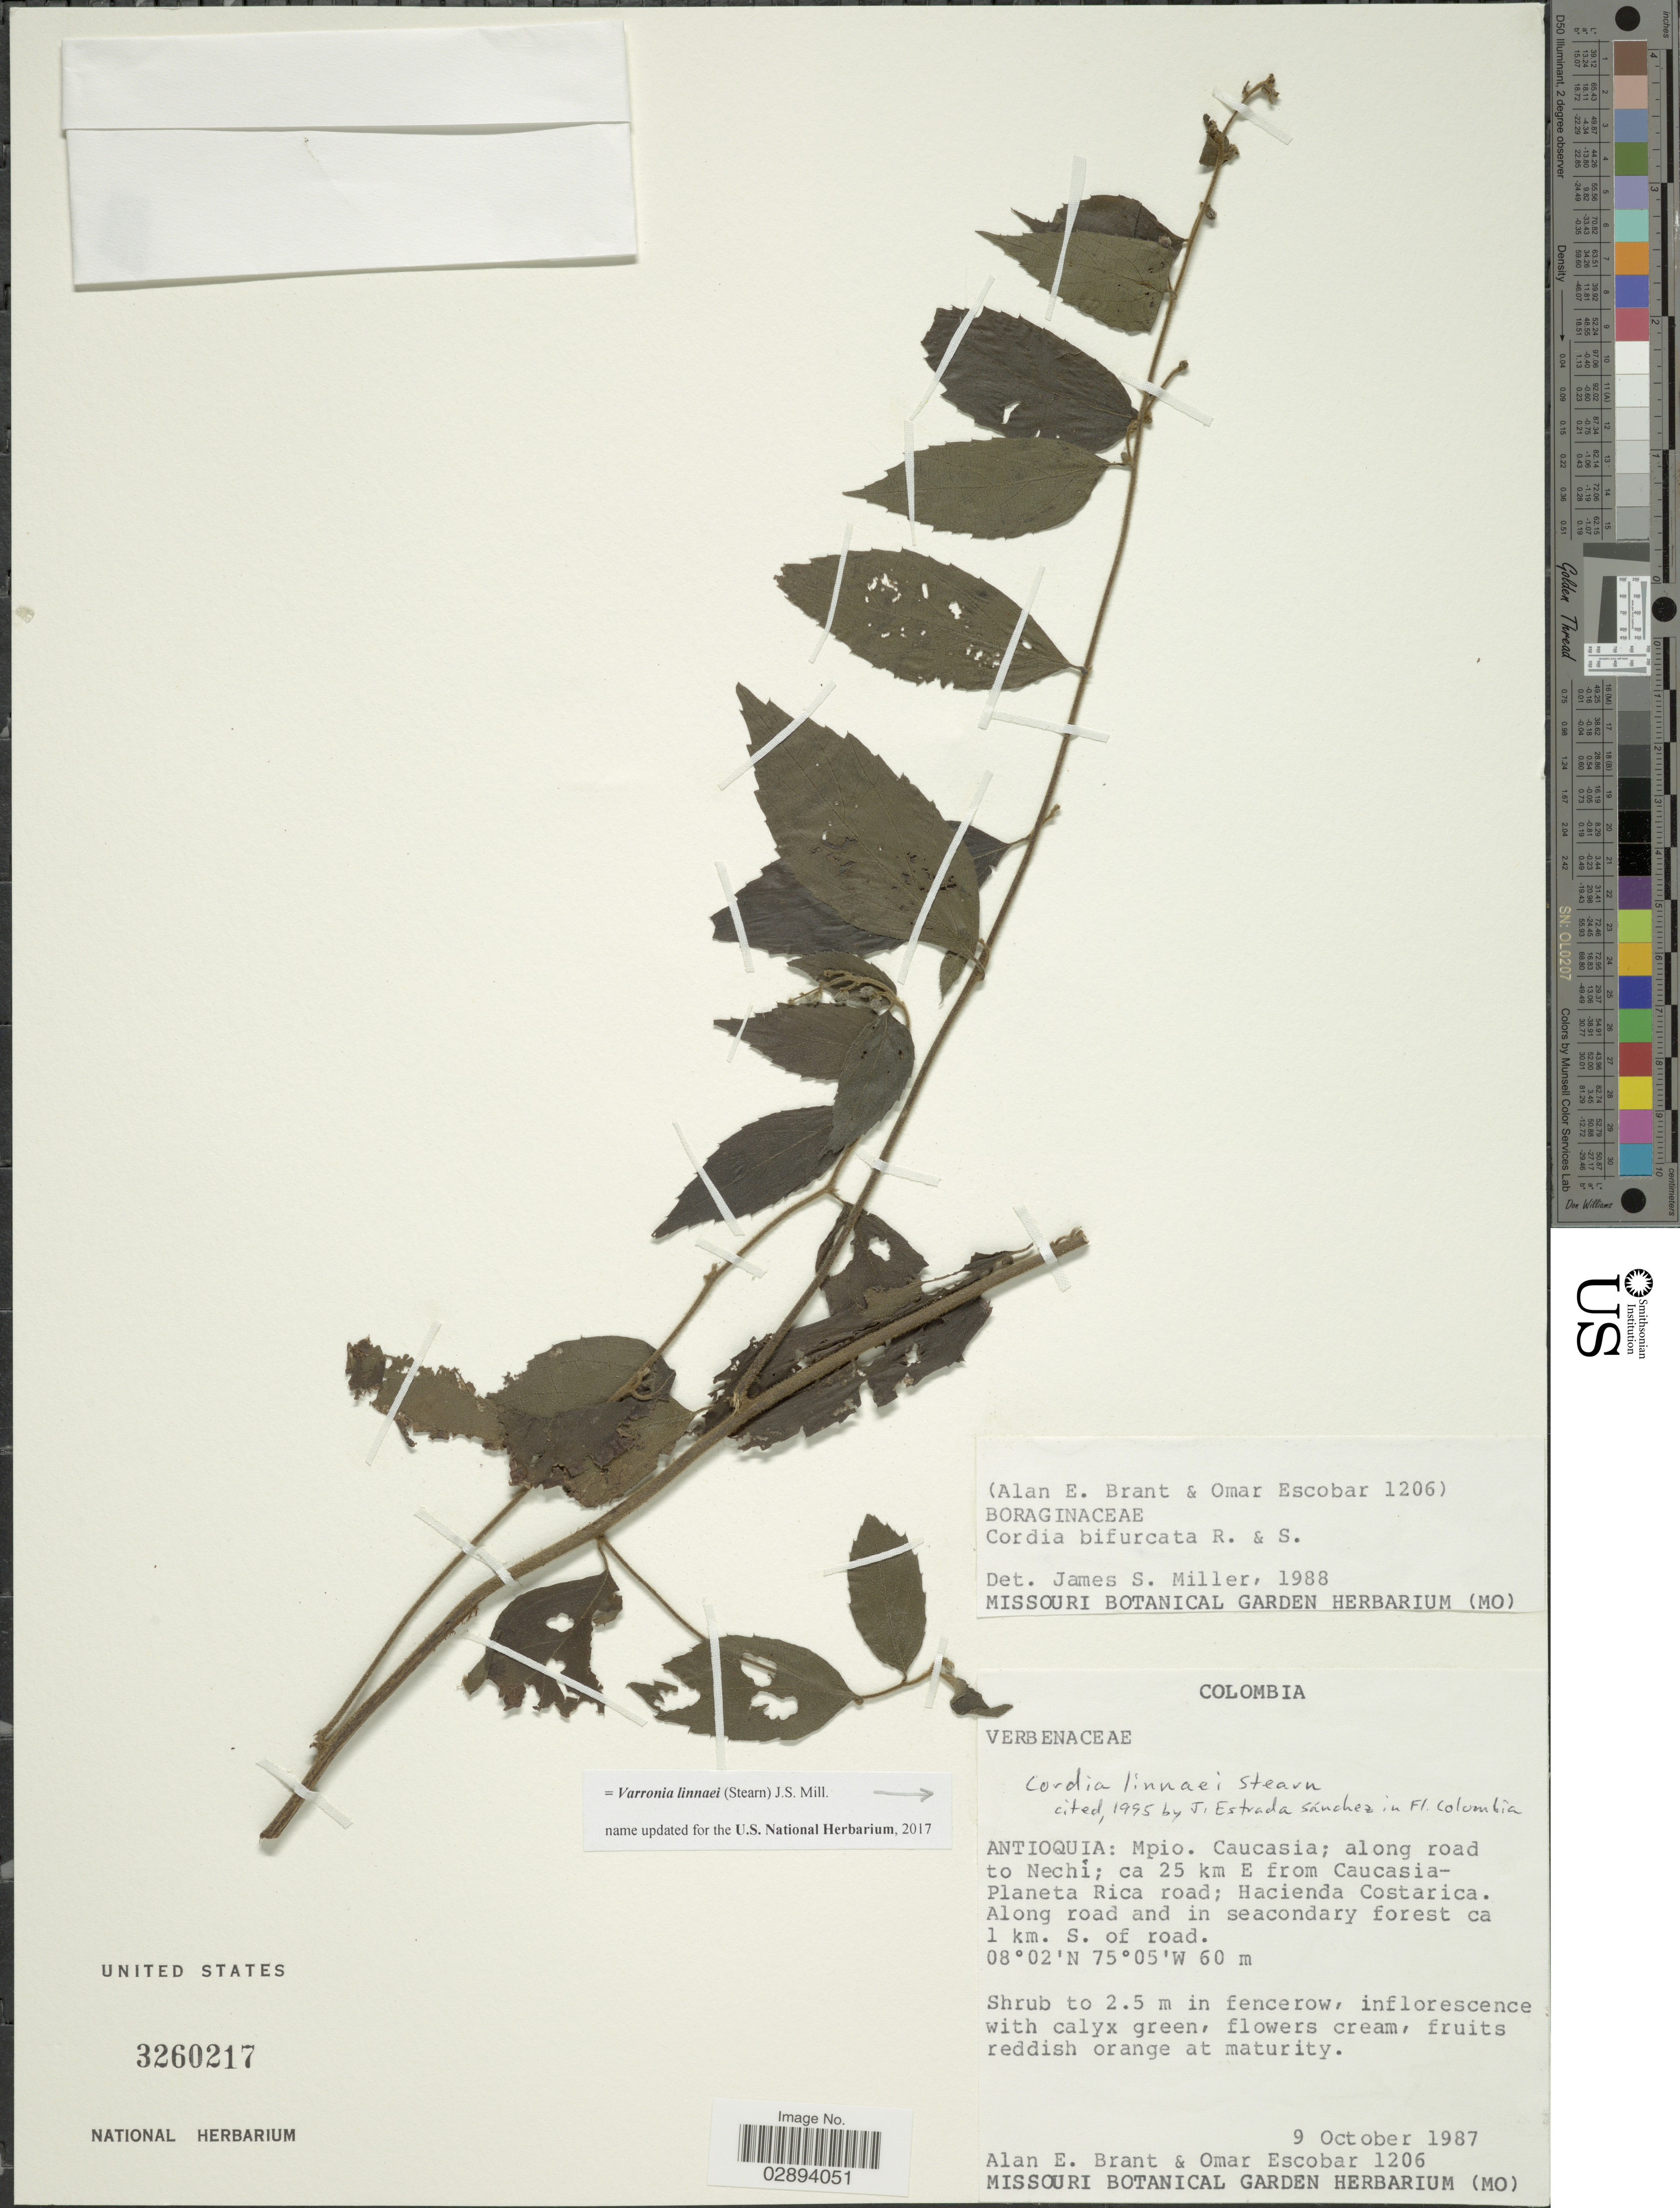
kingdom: Plantae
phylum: Tracheophyta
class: Magnoliopsida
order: Boraginales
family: Cordiaceae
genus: Varronia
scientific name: Varronia linnaei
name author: (Stearn) J.S. Mill.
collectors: A. Brant & O. Escobar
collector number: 1206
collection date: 1987-10-09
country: Colombia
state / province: Antioquia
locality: Mpio. Caucasia, along road to Nechí, ca 25 km E from Caucasia-Planeta Rica road, Hacienda Costarica, Along road and in secondary forest ca 1 km. S. of road.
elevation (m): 60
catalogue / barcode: US 3260217